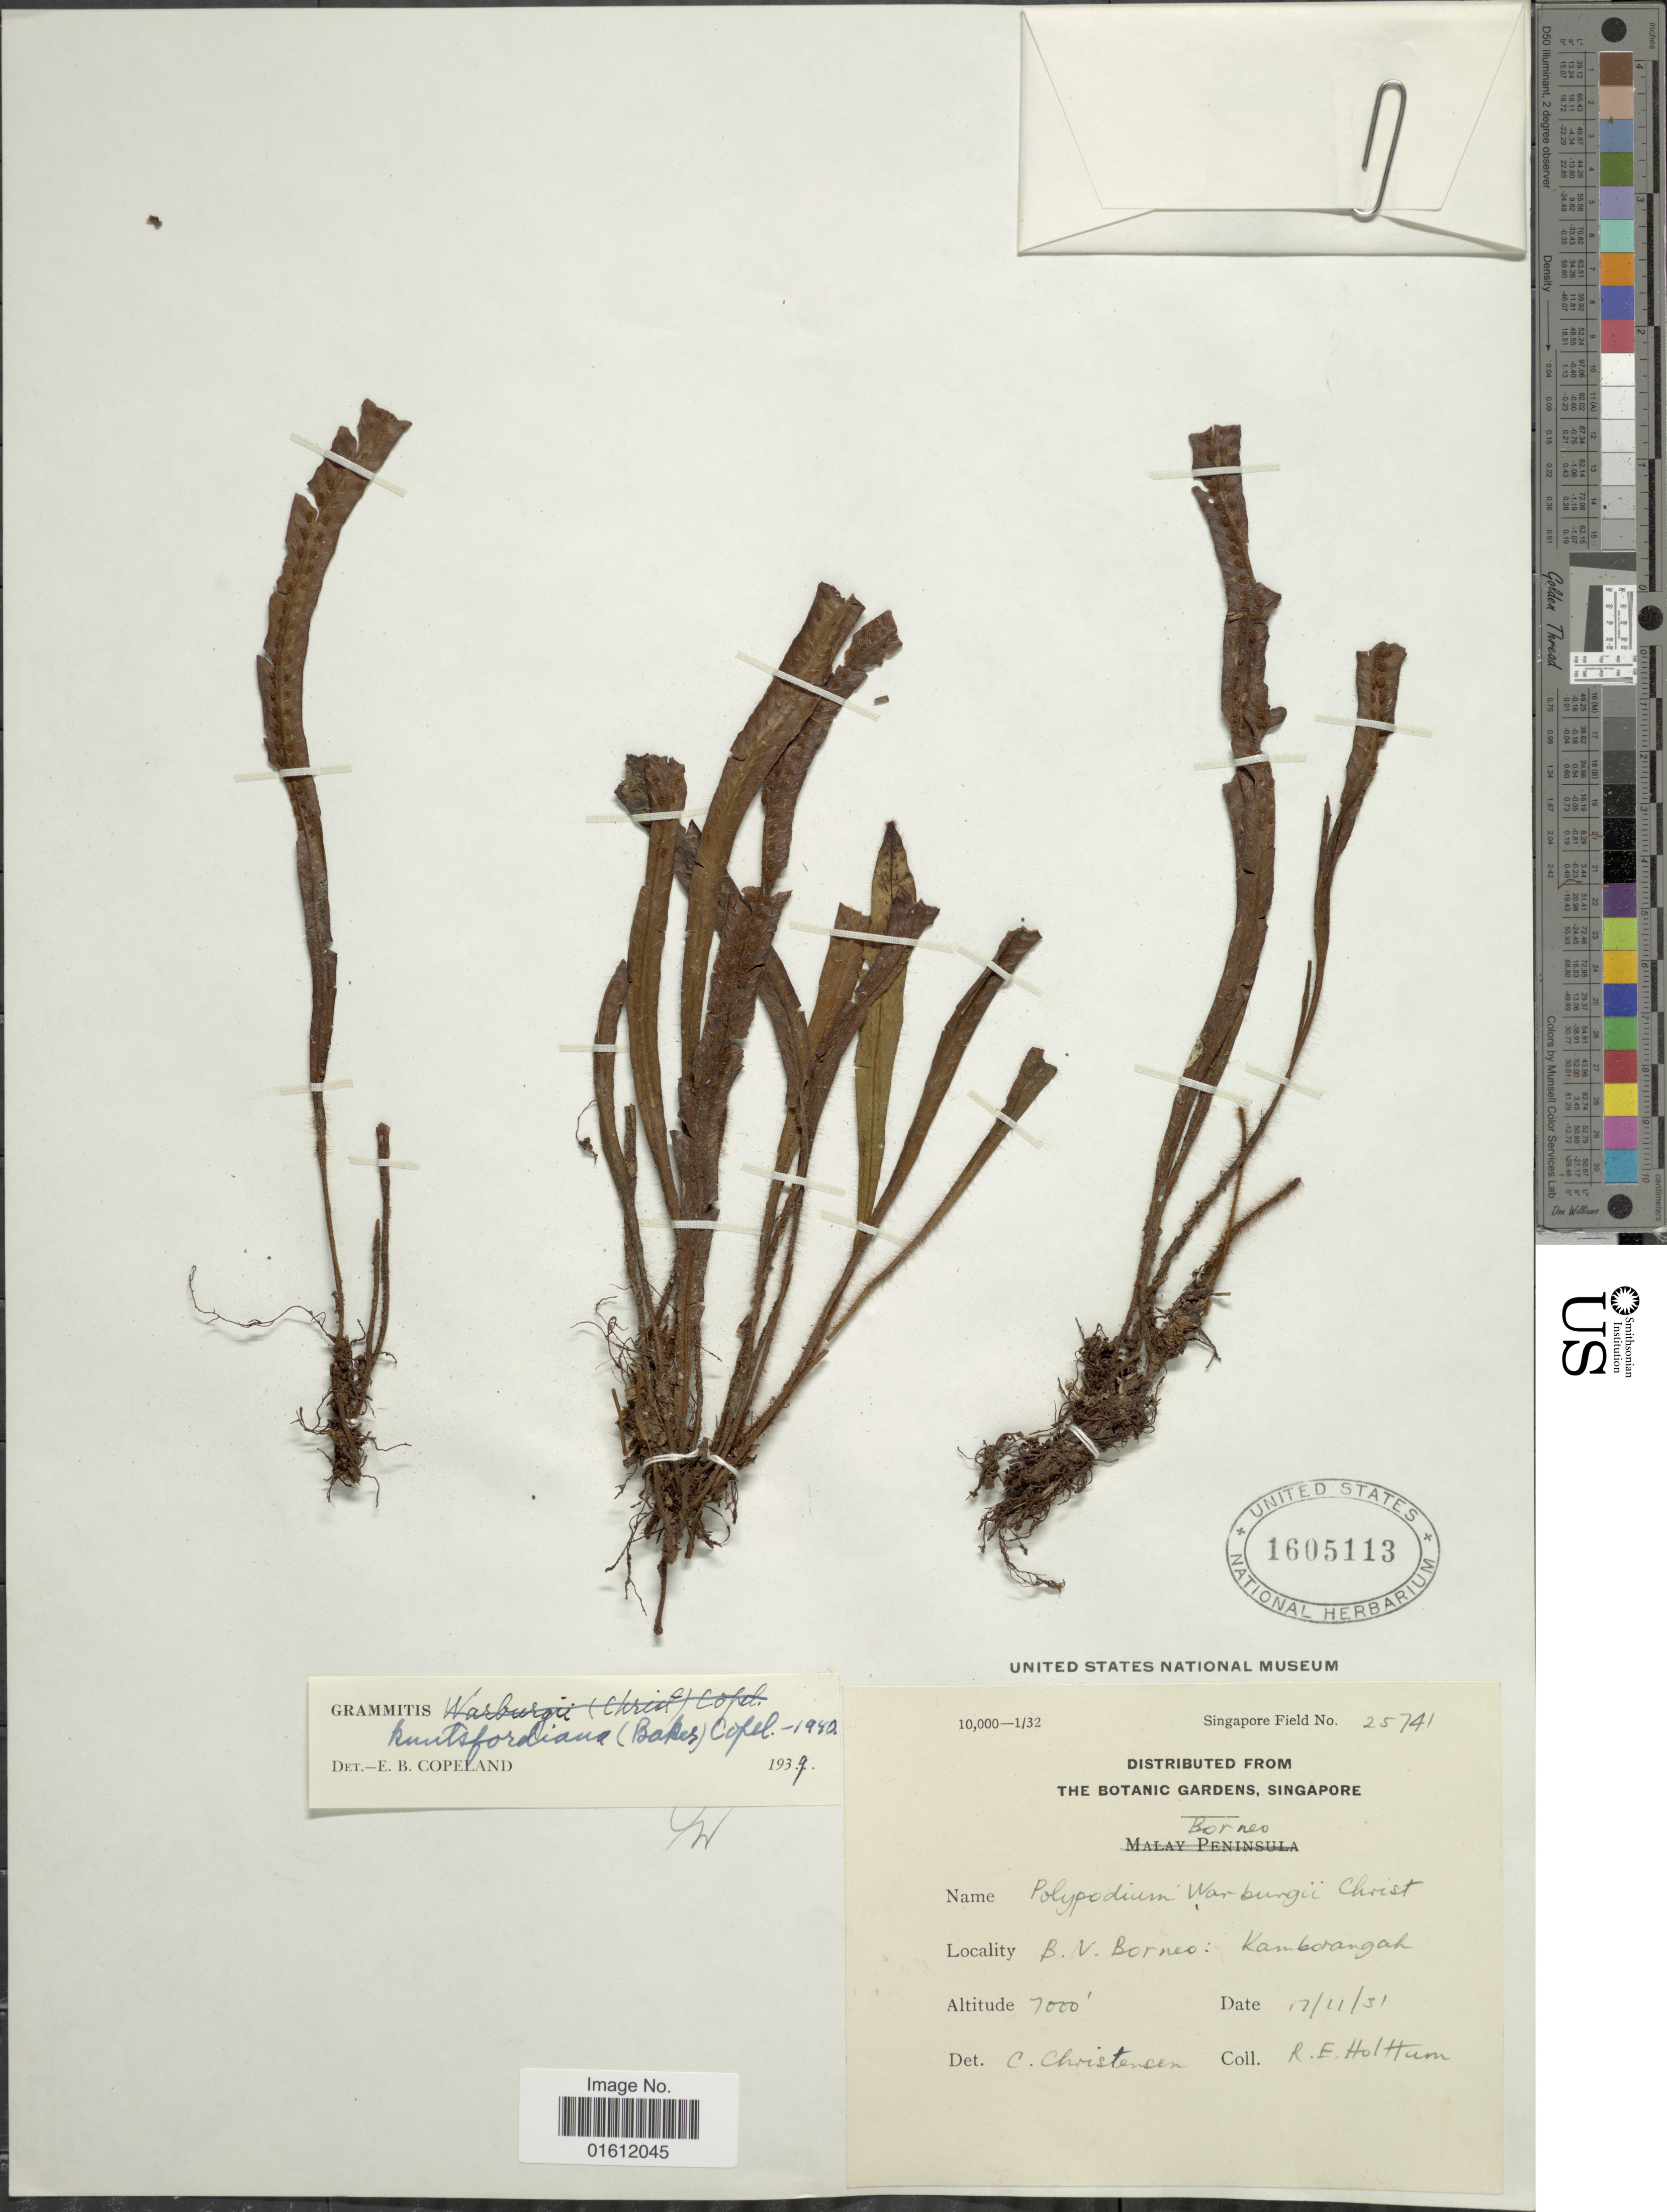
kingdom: Plantae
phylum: Tracheophyta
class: Polypodiopsida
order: Polypodiales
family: Polypodiaceae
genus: Oreogrammitis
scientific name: Oreogrammitis knutsfordiana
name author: (Baker) Parris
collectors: R. E. Holttum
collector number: Singapore Field 25741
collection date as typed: Transcribed d/m/y: 17/11/31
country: Malaysia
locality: Borneo, B.N.Borneo: Kamborangah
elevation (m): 2134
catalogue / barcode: US 1605113